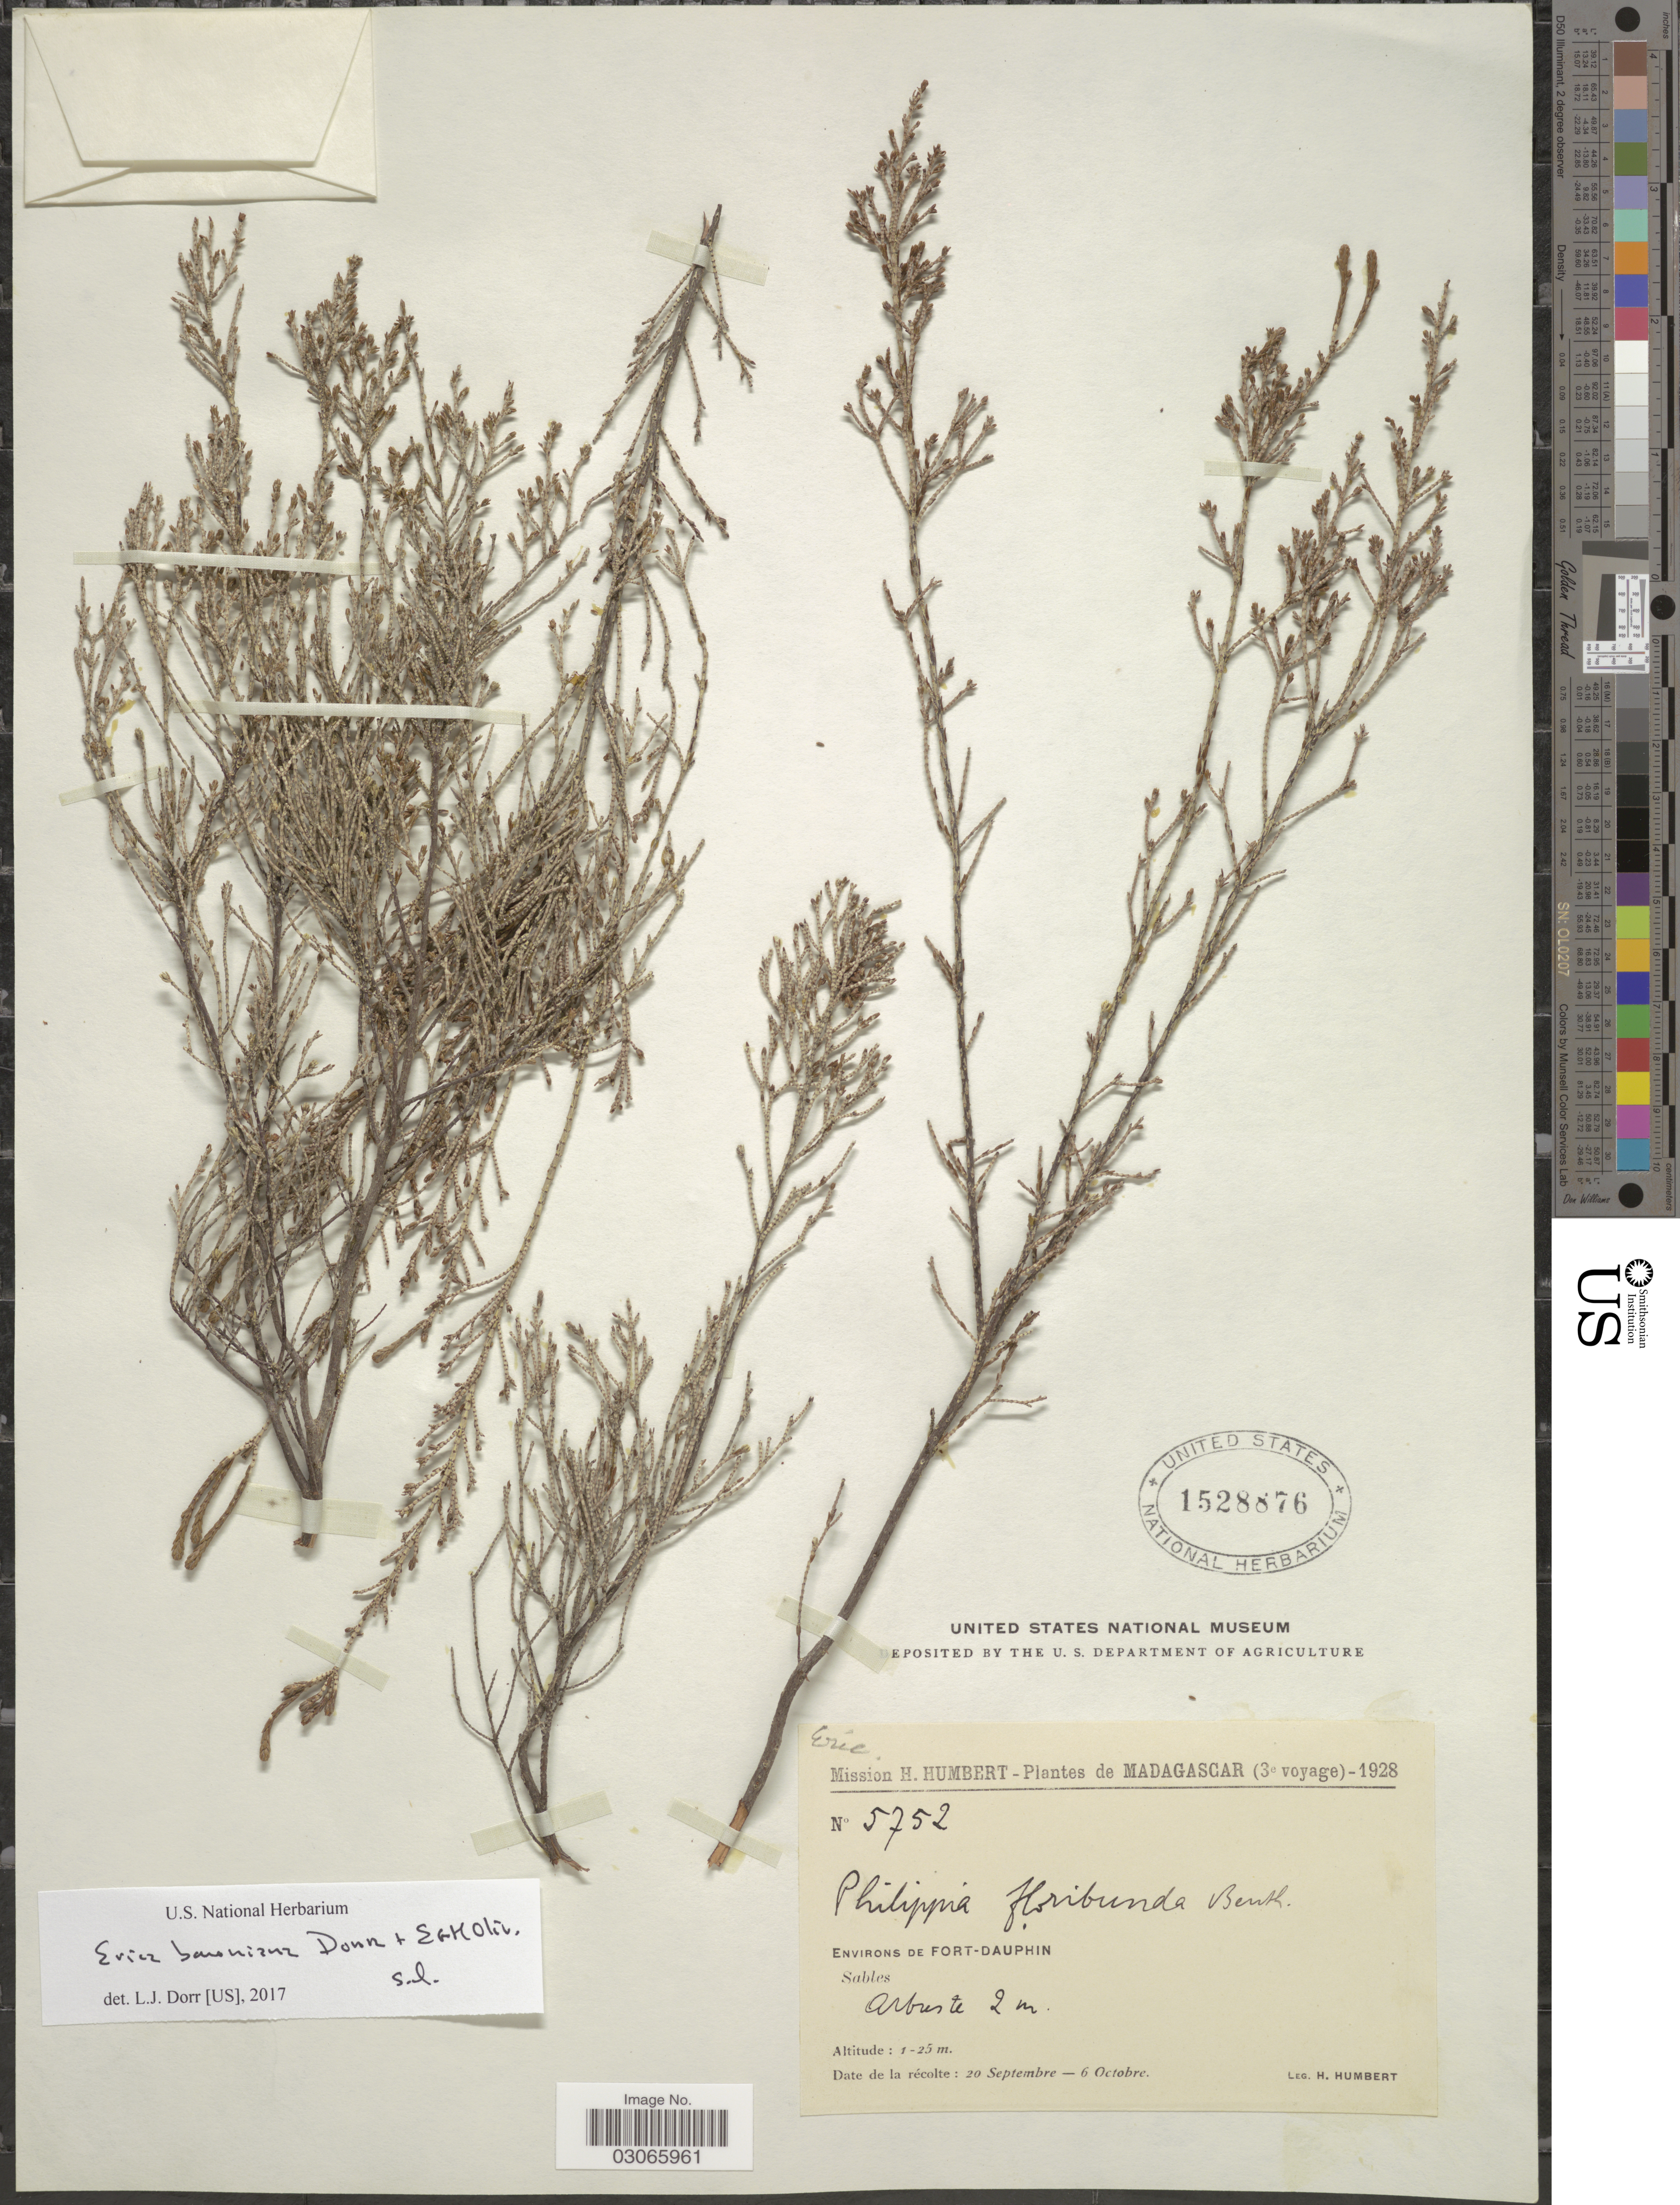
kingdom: Plantae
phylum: Tracheophyta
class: Magnoliopsida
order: Ericales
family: Ericaceae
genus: Erica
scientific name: Erica baroniana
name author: Dorr & E.G.H. Oliv.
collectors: H. Humbert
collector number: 5752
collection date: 1928-09-20/1928-10-06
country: Madagascar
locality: Environs de Fort-Dauphin.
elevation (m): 1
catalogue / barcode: US 1528876